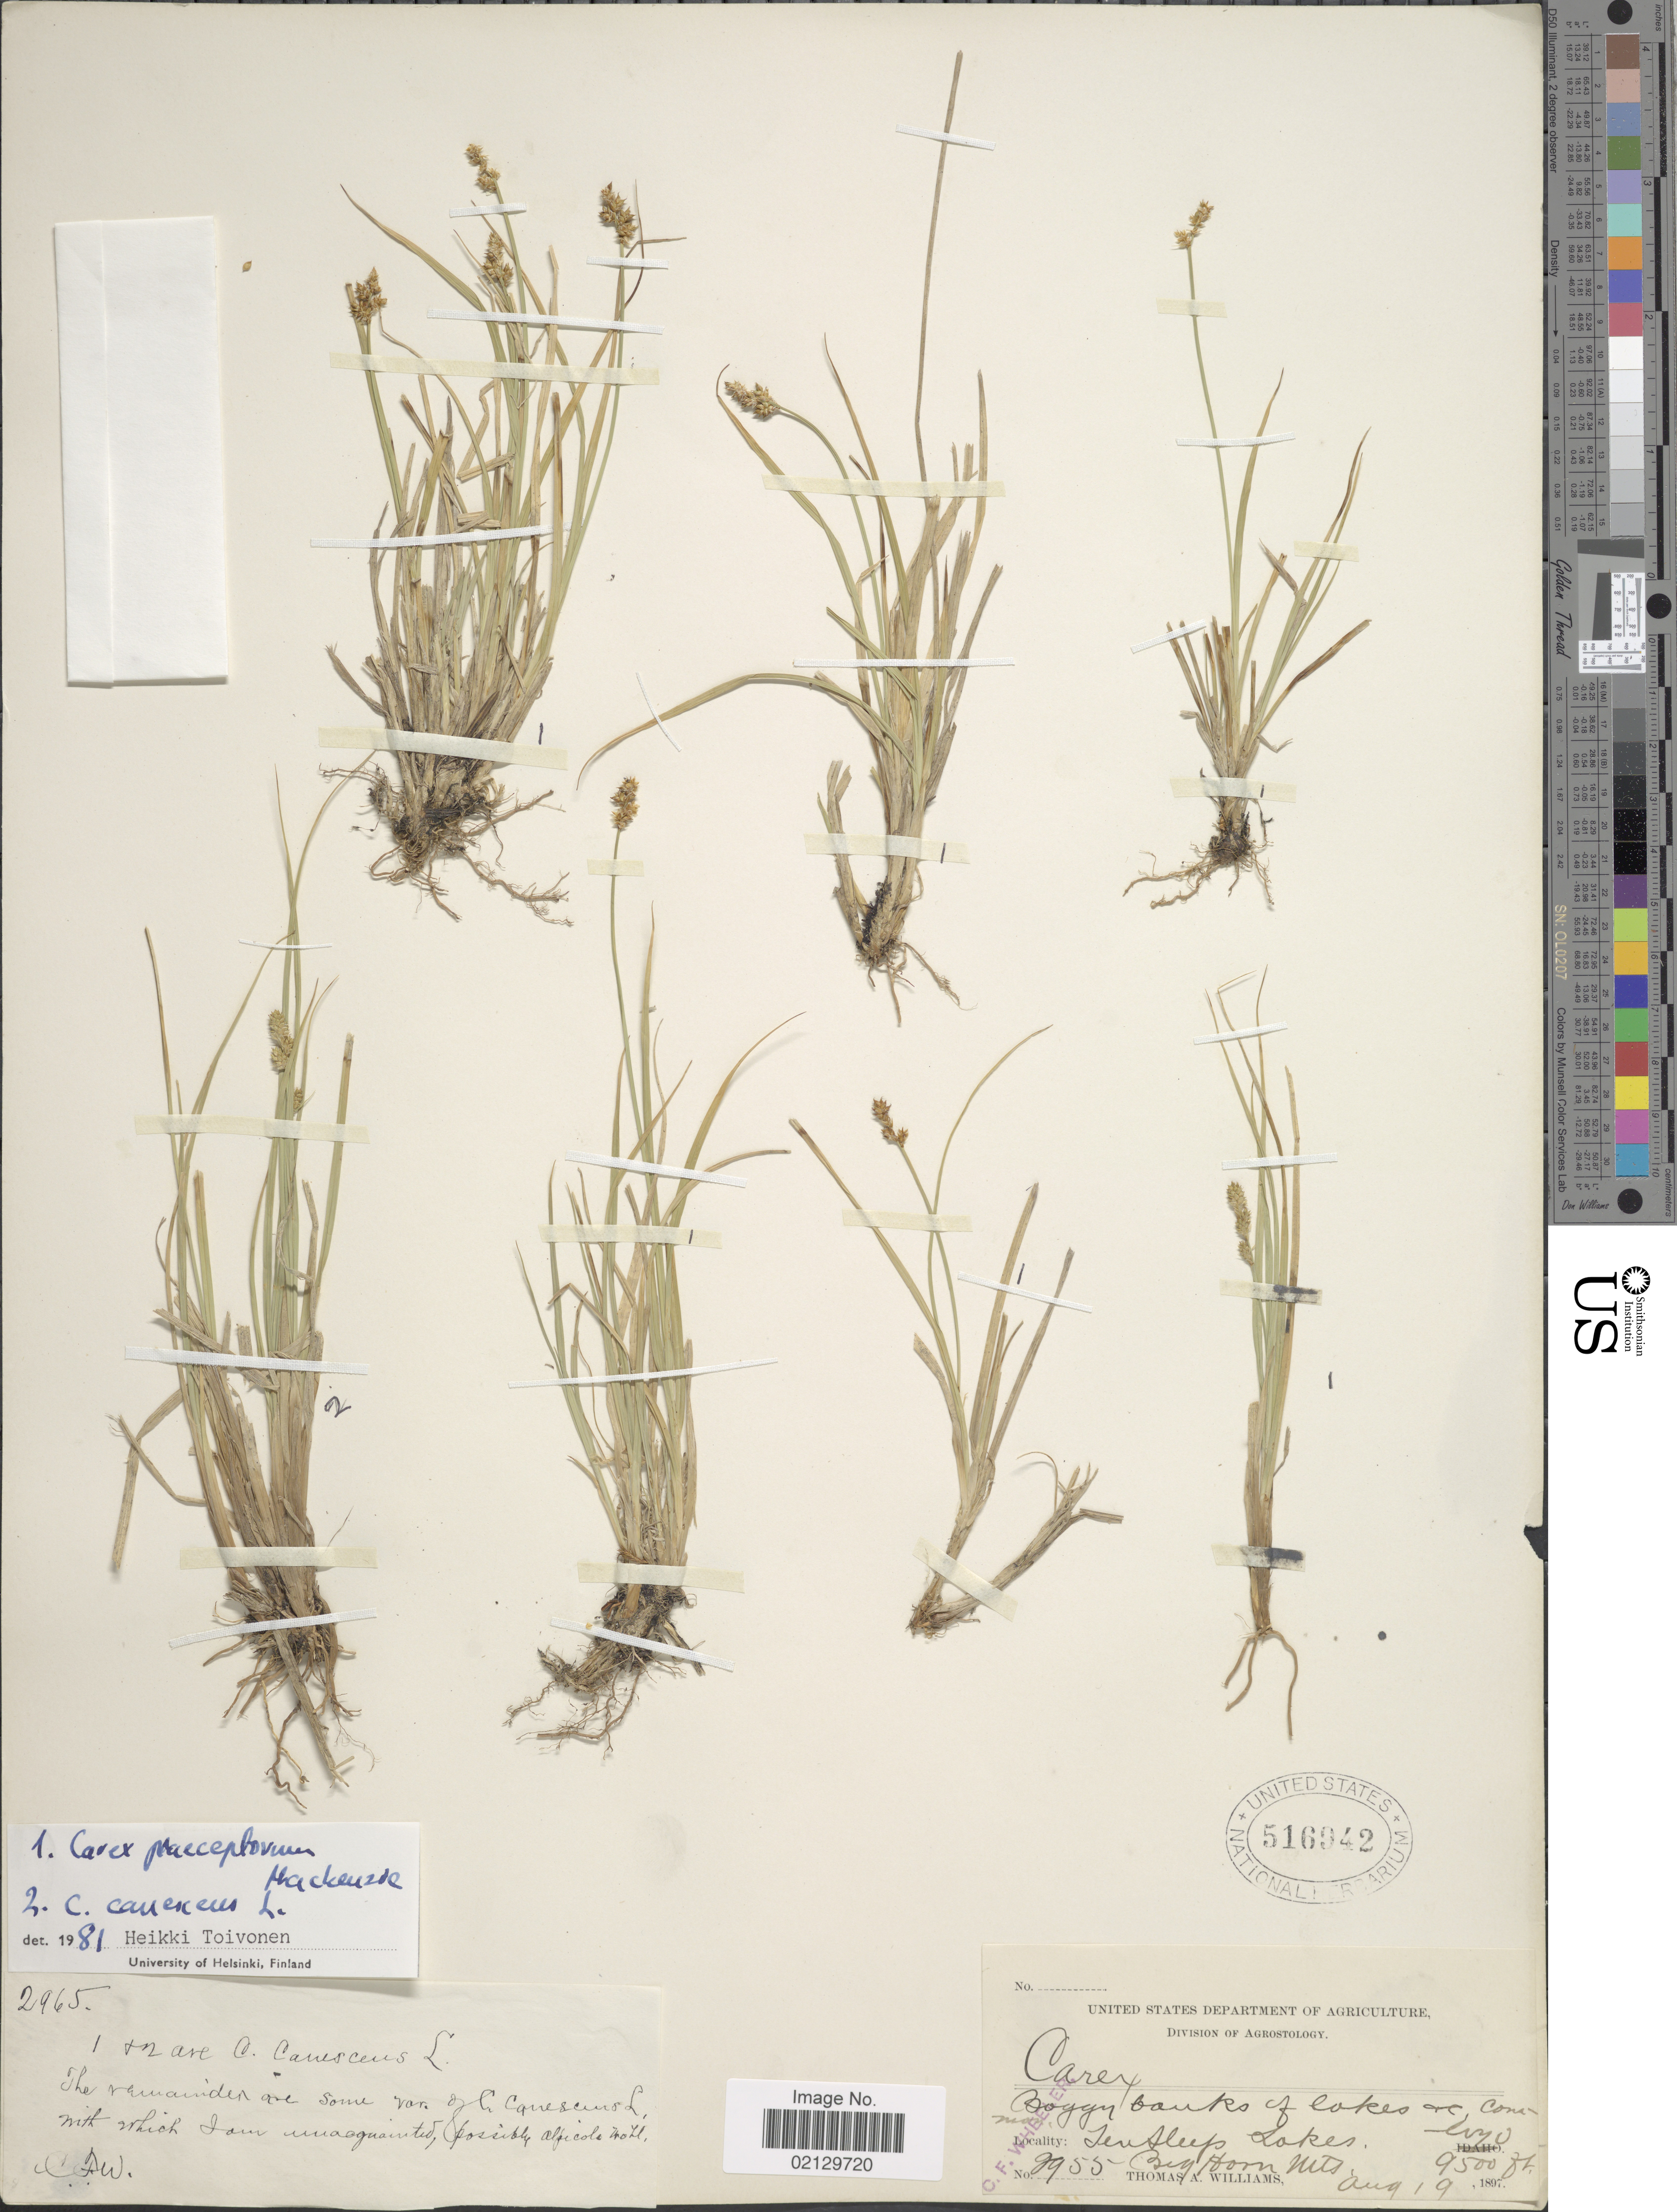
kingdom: Plantae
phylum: Tracheophyta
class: Liliopsida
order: Poales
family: Cyperaceae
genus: Carex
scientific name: Carex praeceptorum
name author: Mack.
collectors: T. A. Williams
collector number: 2965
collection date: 1897-08-19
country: United States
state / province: Wyoming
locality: Ten Sleep Lakes, Big Horn Mts.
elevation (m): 2896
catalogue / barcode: US 516942